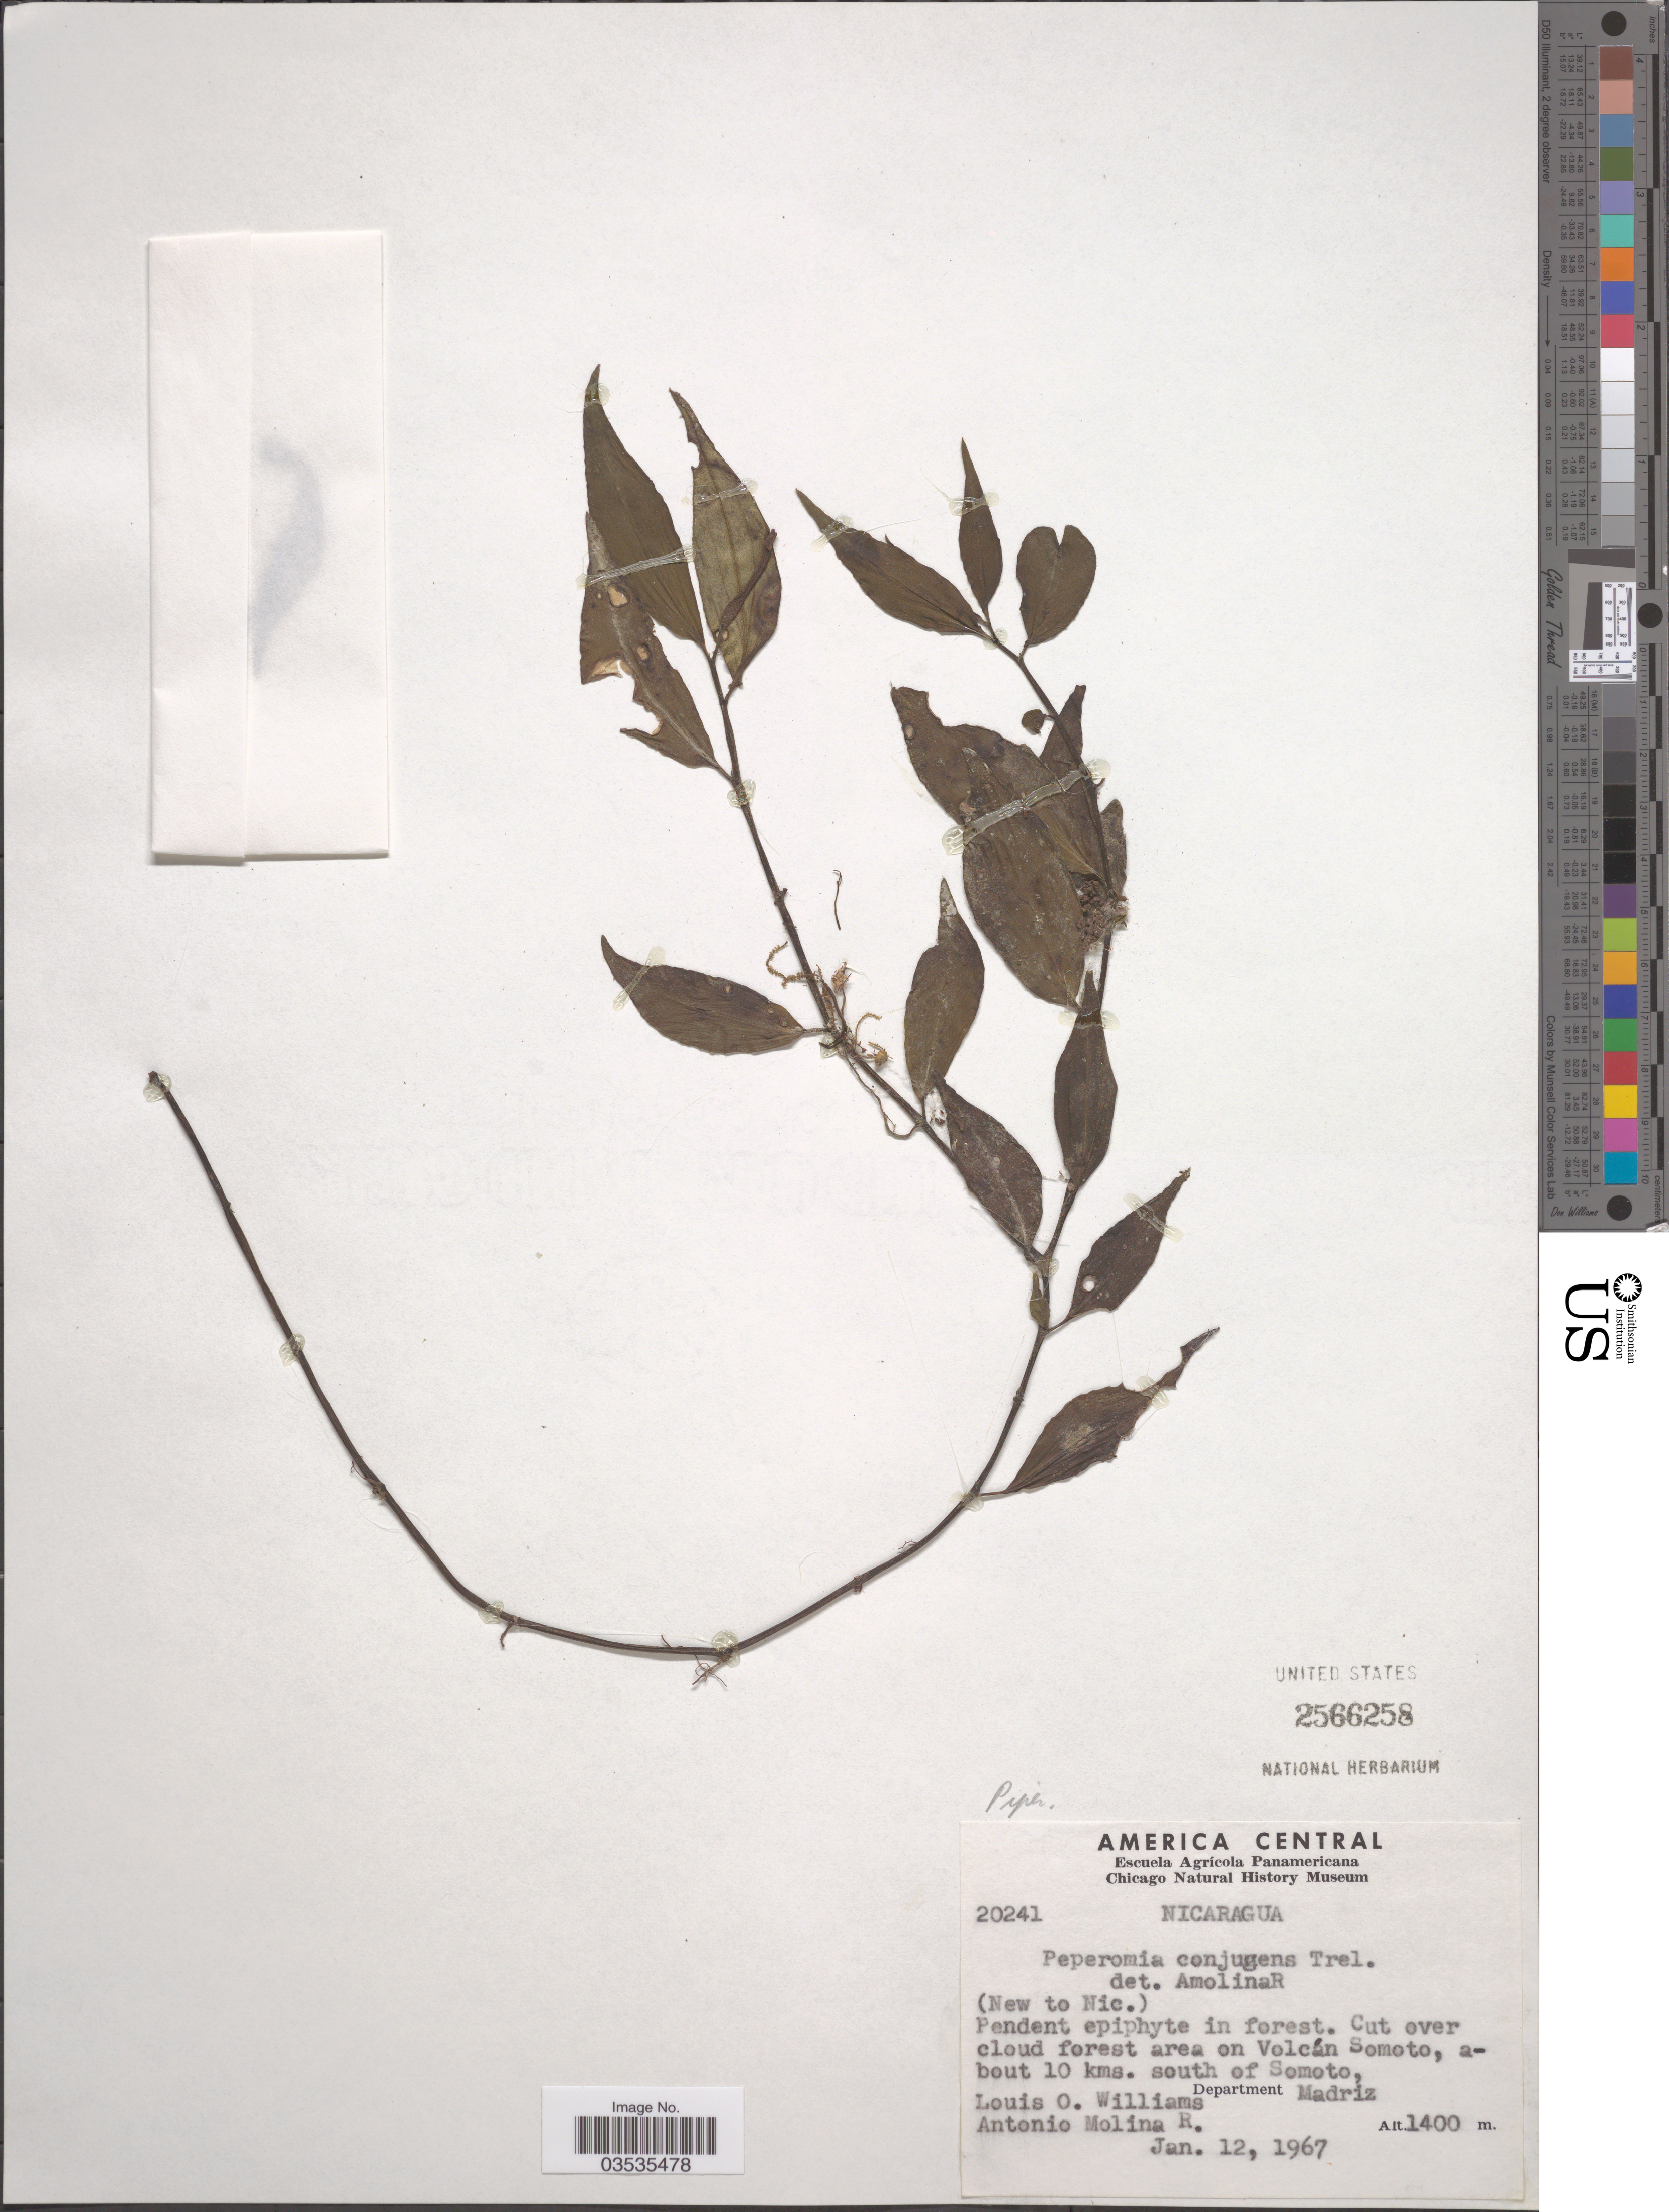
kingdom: Plantae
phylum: Tracheophyta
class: Magnoliopsida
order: Piperales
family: Piperaceae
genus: Peperomia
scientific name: Peperomia conjungens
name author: Trel.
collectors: L. O. Williams & A. Molina R.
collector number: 20241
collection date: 1967-01-12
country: Nicaragua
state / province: Madriz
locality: Cut over cloud forest area on Volcán Somoto, about 10 kms. south of Somoto, Department Madriz.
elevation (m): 1400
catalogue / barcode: US 2566258